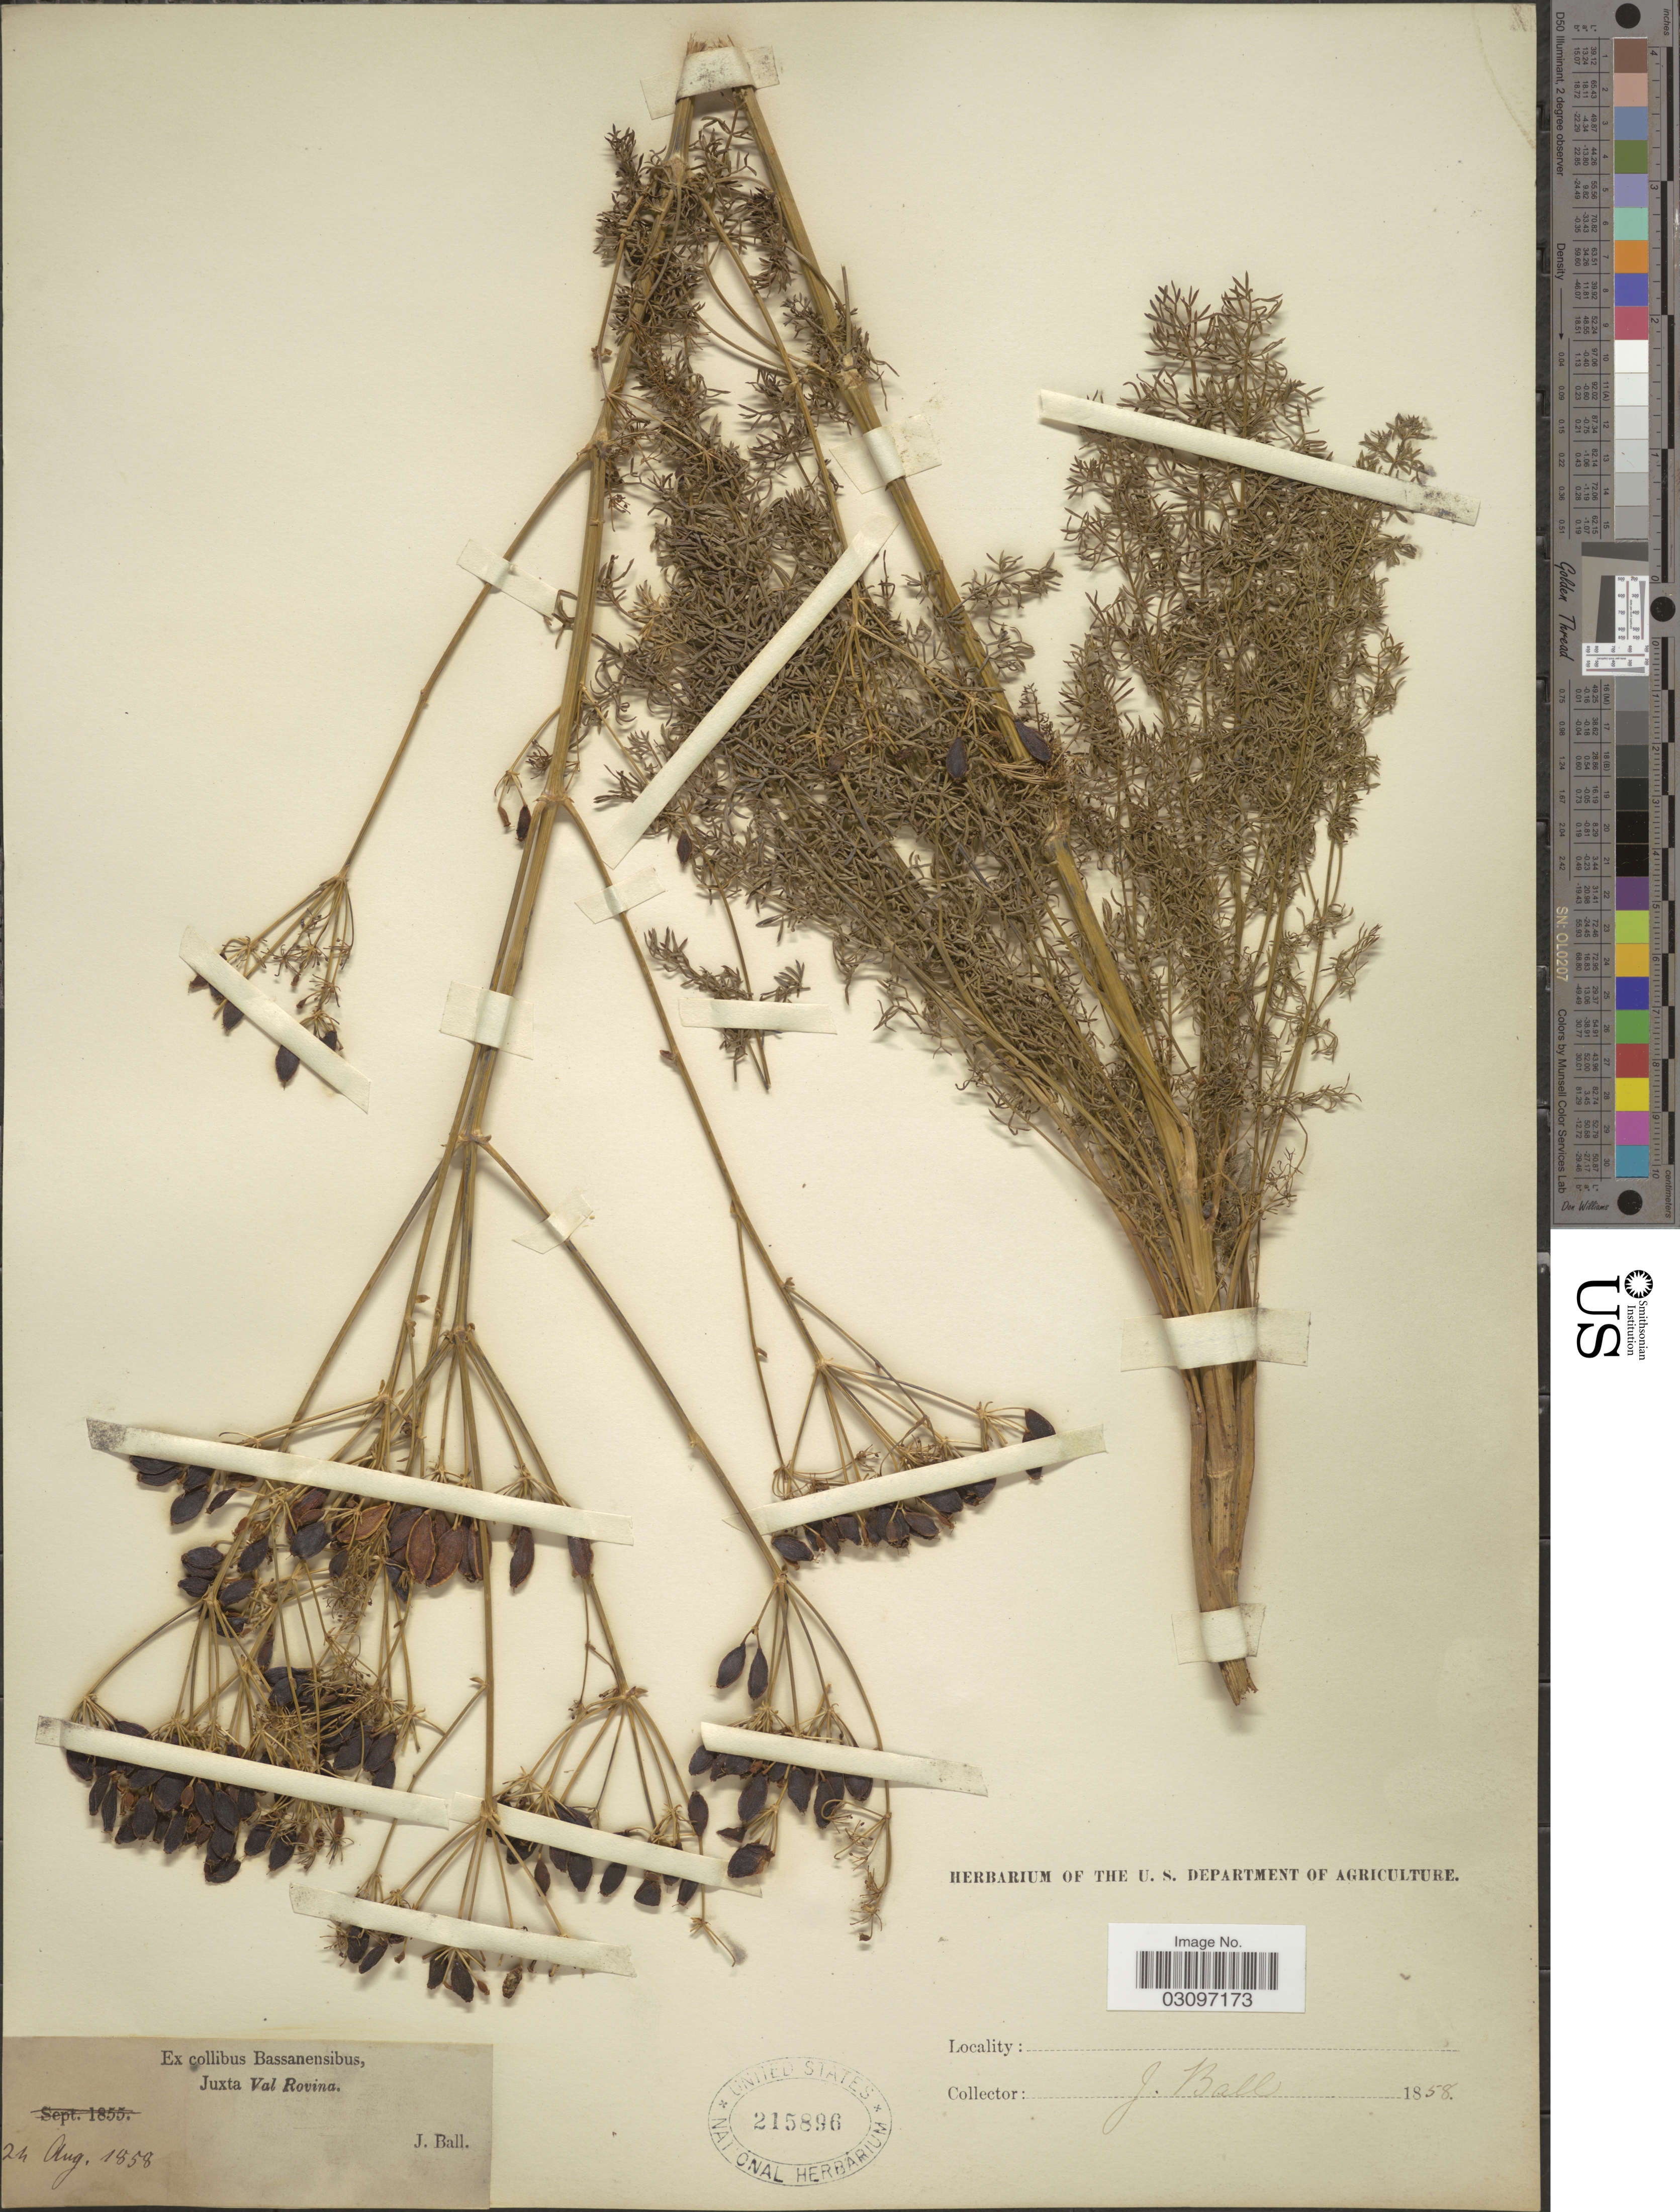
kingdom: Plantae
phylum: Tracheophyta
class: Magnoliopsida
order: Apiales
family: Apiaceae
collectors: J. Ball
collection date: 1858-08-24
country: Italy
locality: Ex collibus Bassanensibus, Juxta Val Rovina.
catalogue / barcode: US 215896